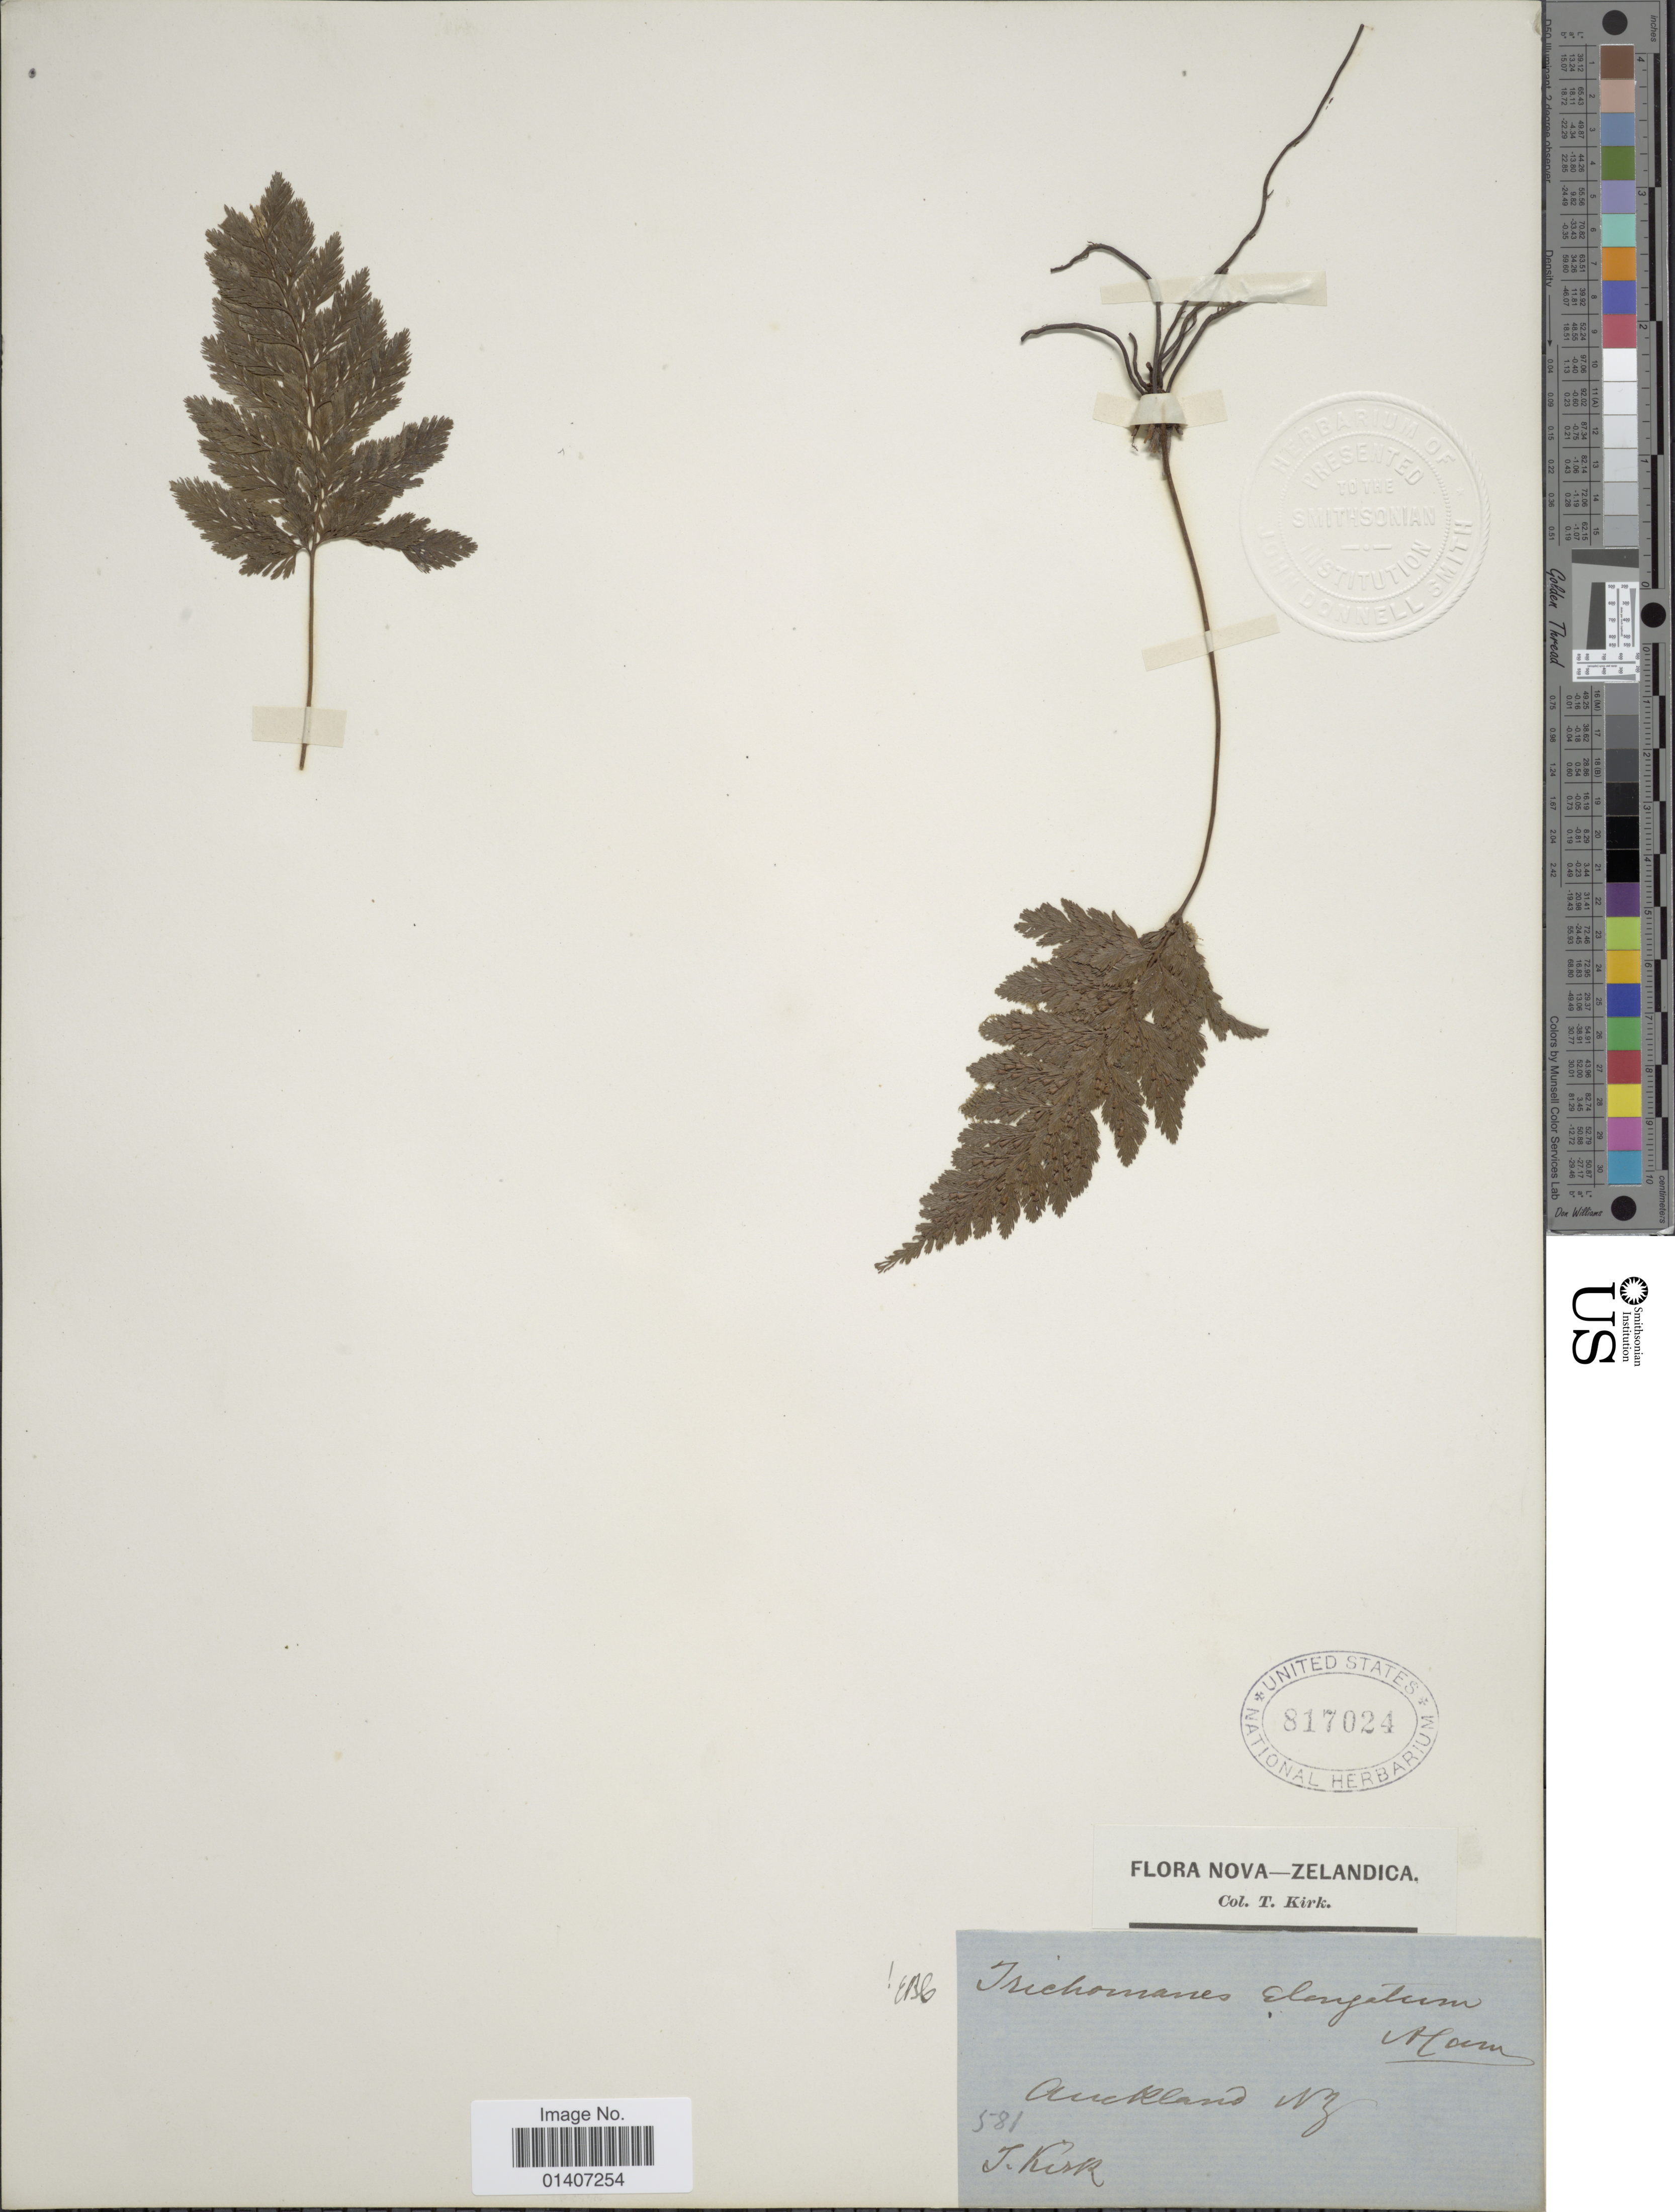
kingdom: Plantae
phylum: Tracheophyta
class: Polypodiopsida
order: Hymenophyllales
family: Hymenophyllaceae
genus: Abrodictyum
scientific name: Abrodictyum elongatum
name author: (A. Cunn.) Ebihara & K. Iwats.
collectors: T. Kirk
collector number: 581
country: New Zealand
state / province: Auckland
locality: Auckland NZ, Nova-Zelandica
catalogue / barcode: US 817024